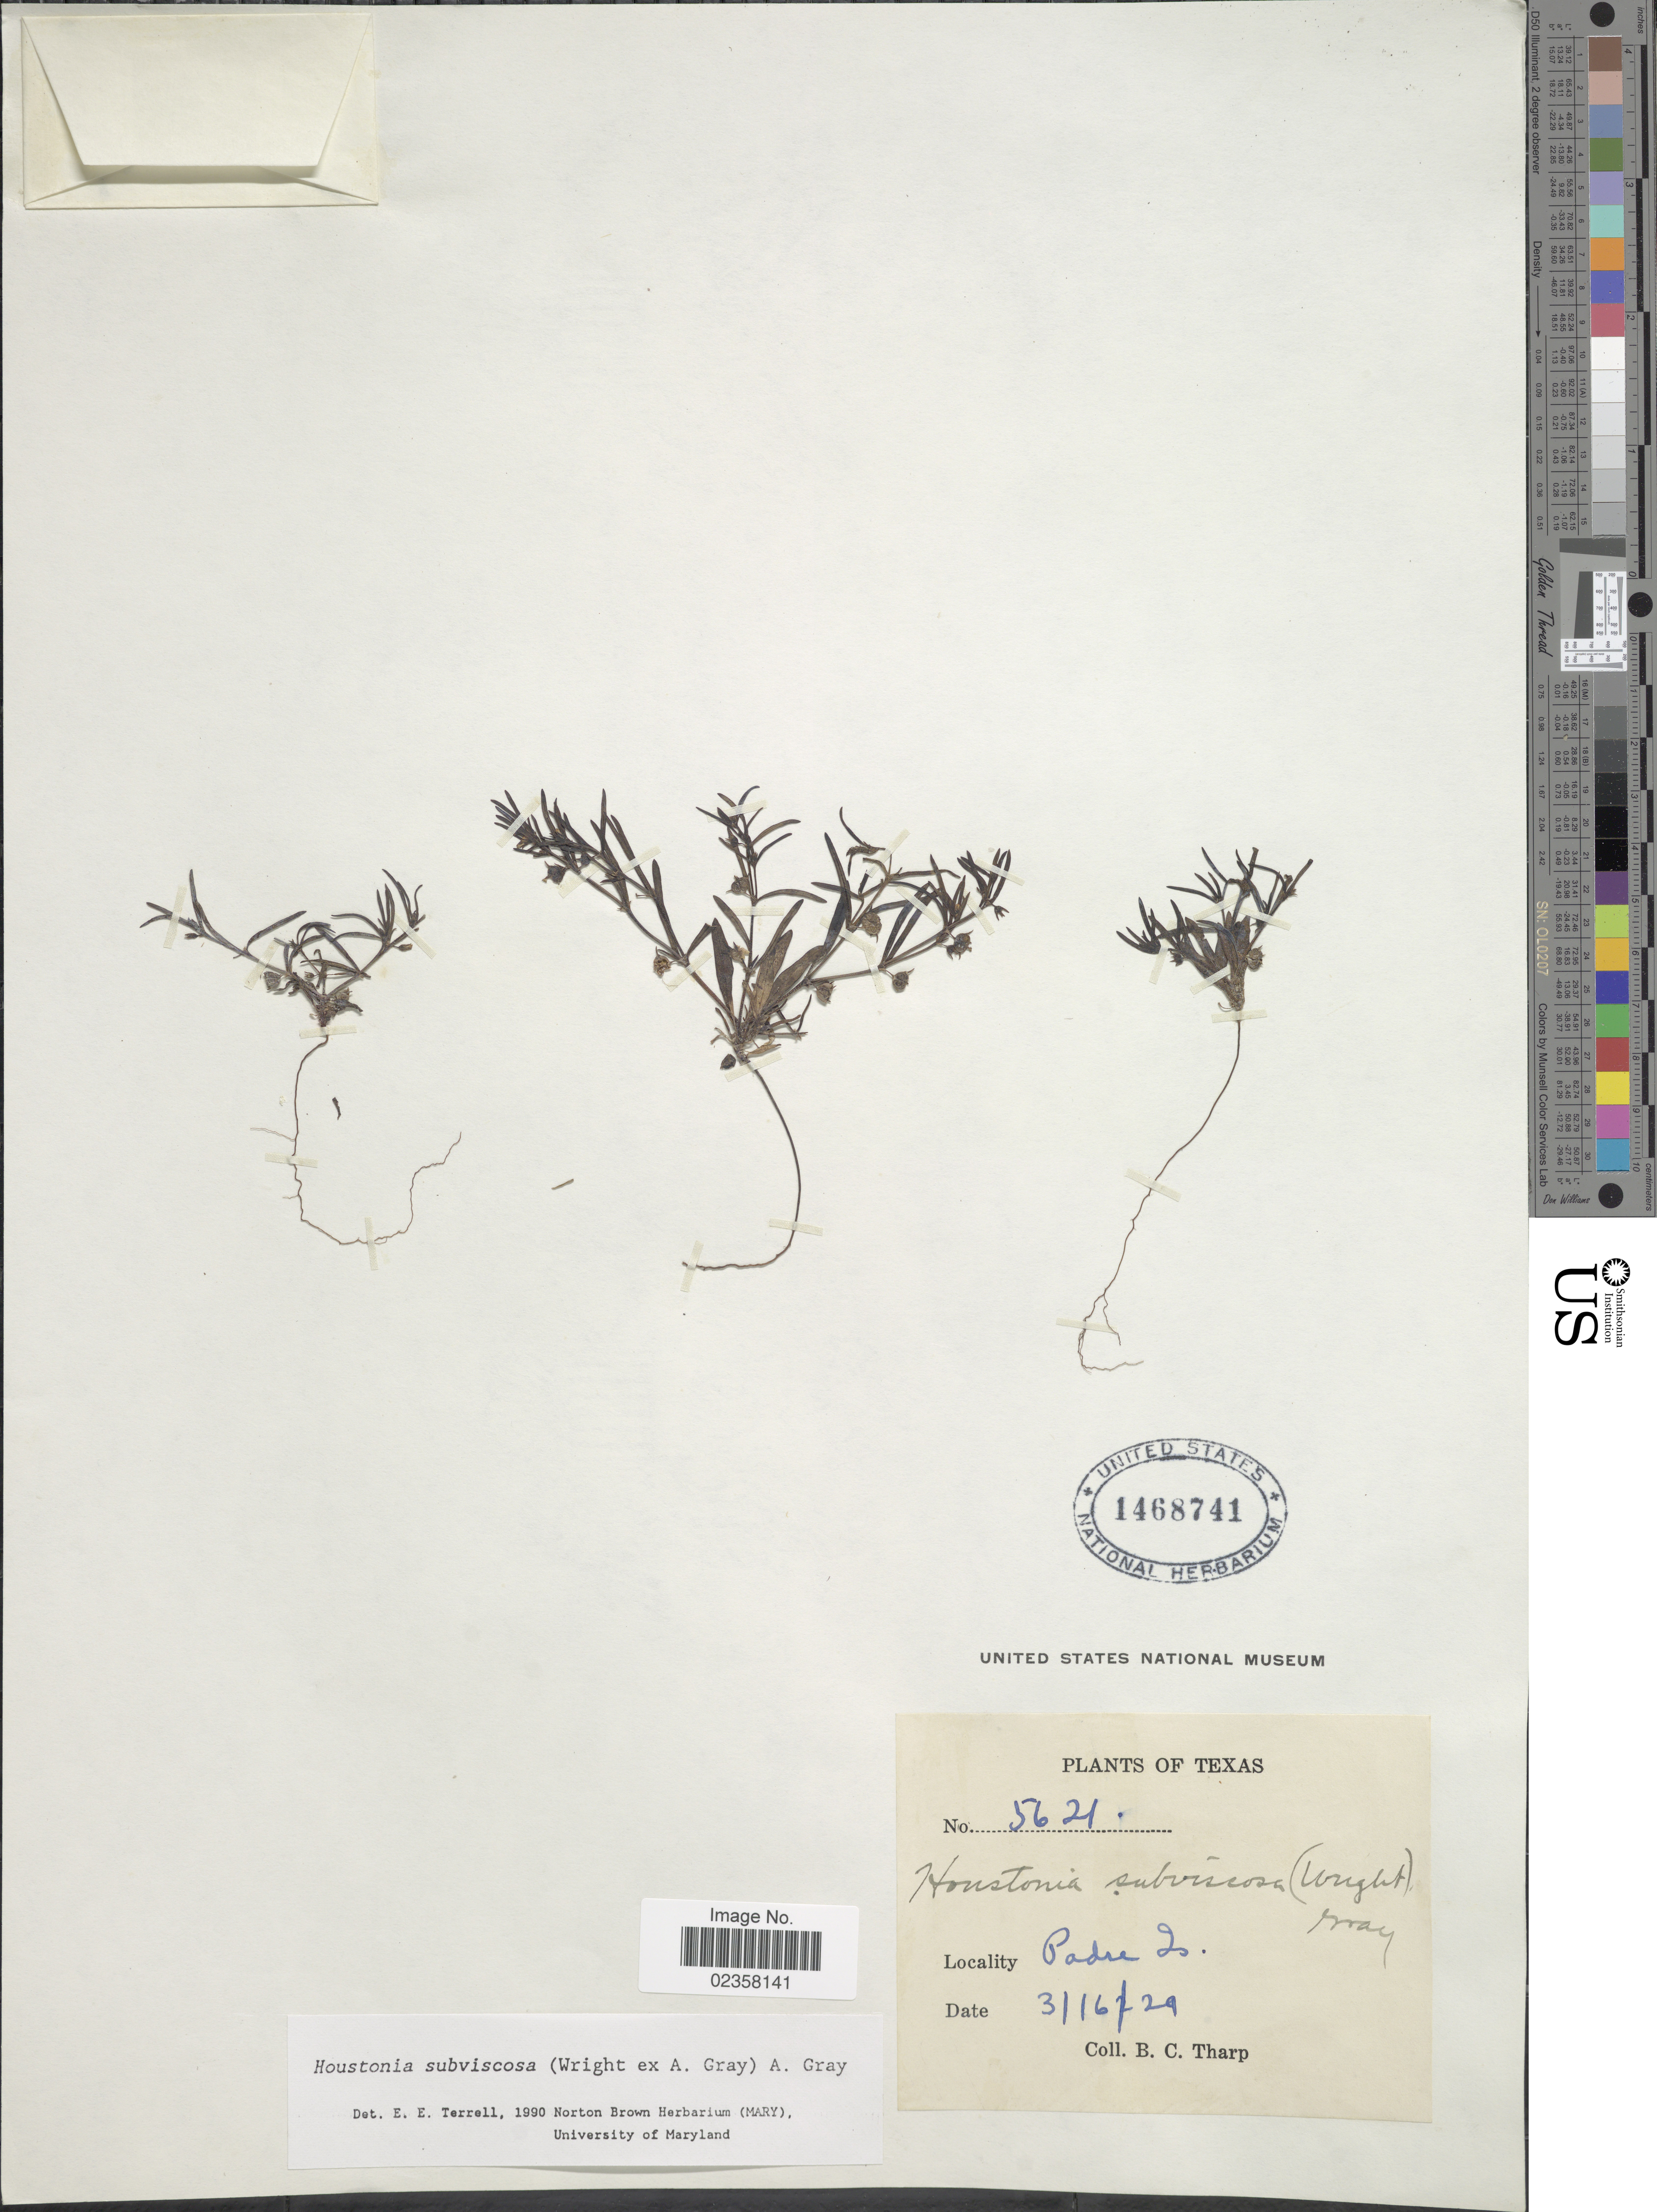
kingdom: Plantae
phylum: Tracheophyta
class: Magnoliopsida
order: Gentianales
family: Rubiaceae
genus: Houstonia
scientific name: Houstonia subviscosa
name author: (Wright ex A. Gray) A. Gray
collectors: B. C. Tharp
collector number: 5621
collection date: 1929-03-16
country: United States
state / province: Texas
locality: Padre Is.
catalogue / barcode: US 1468741